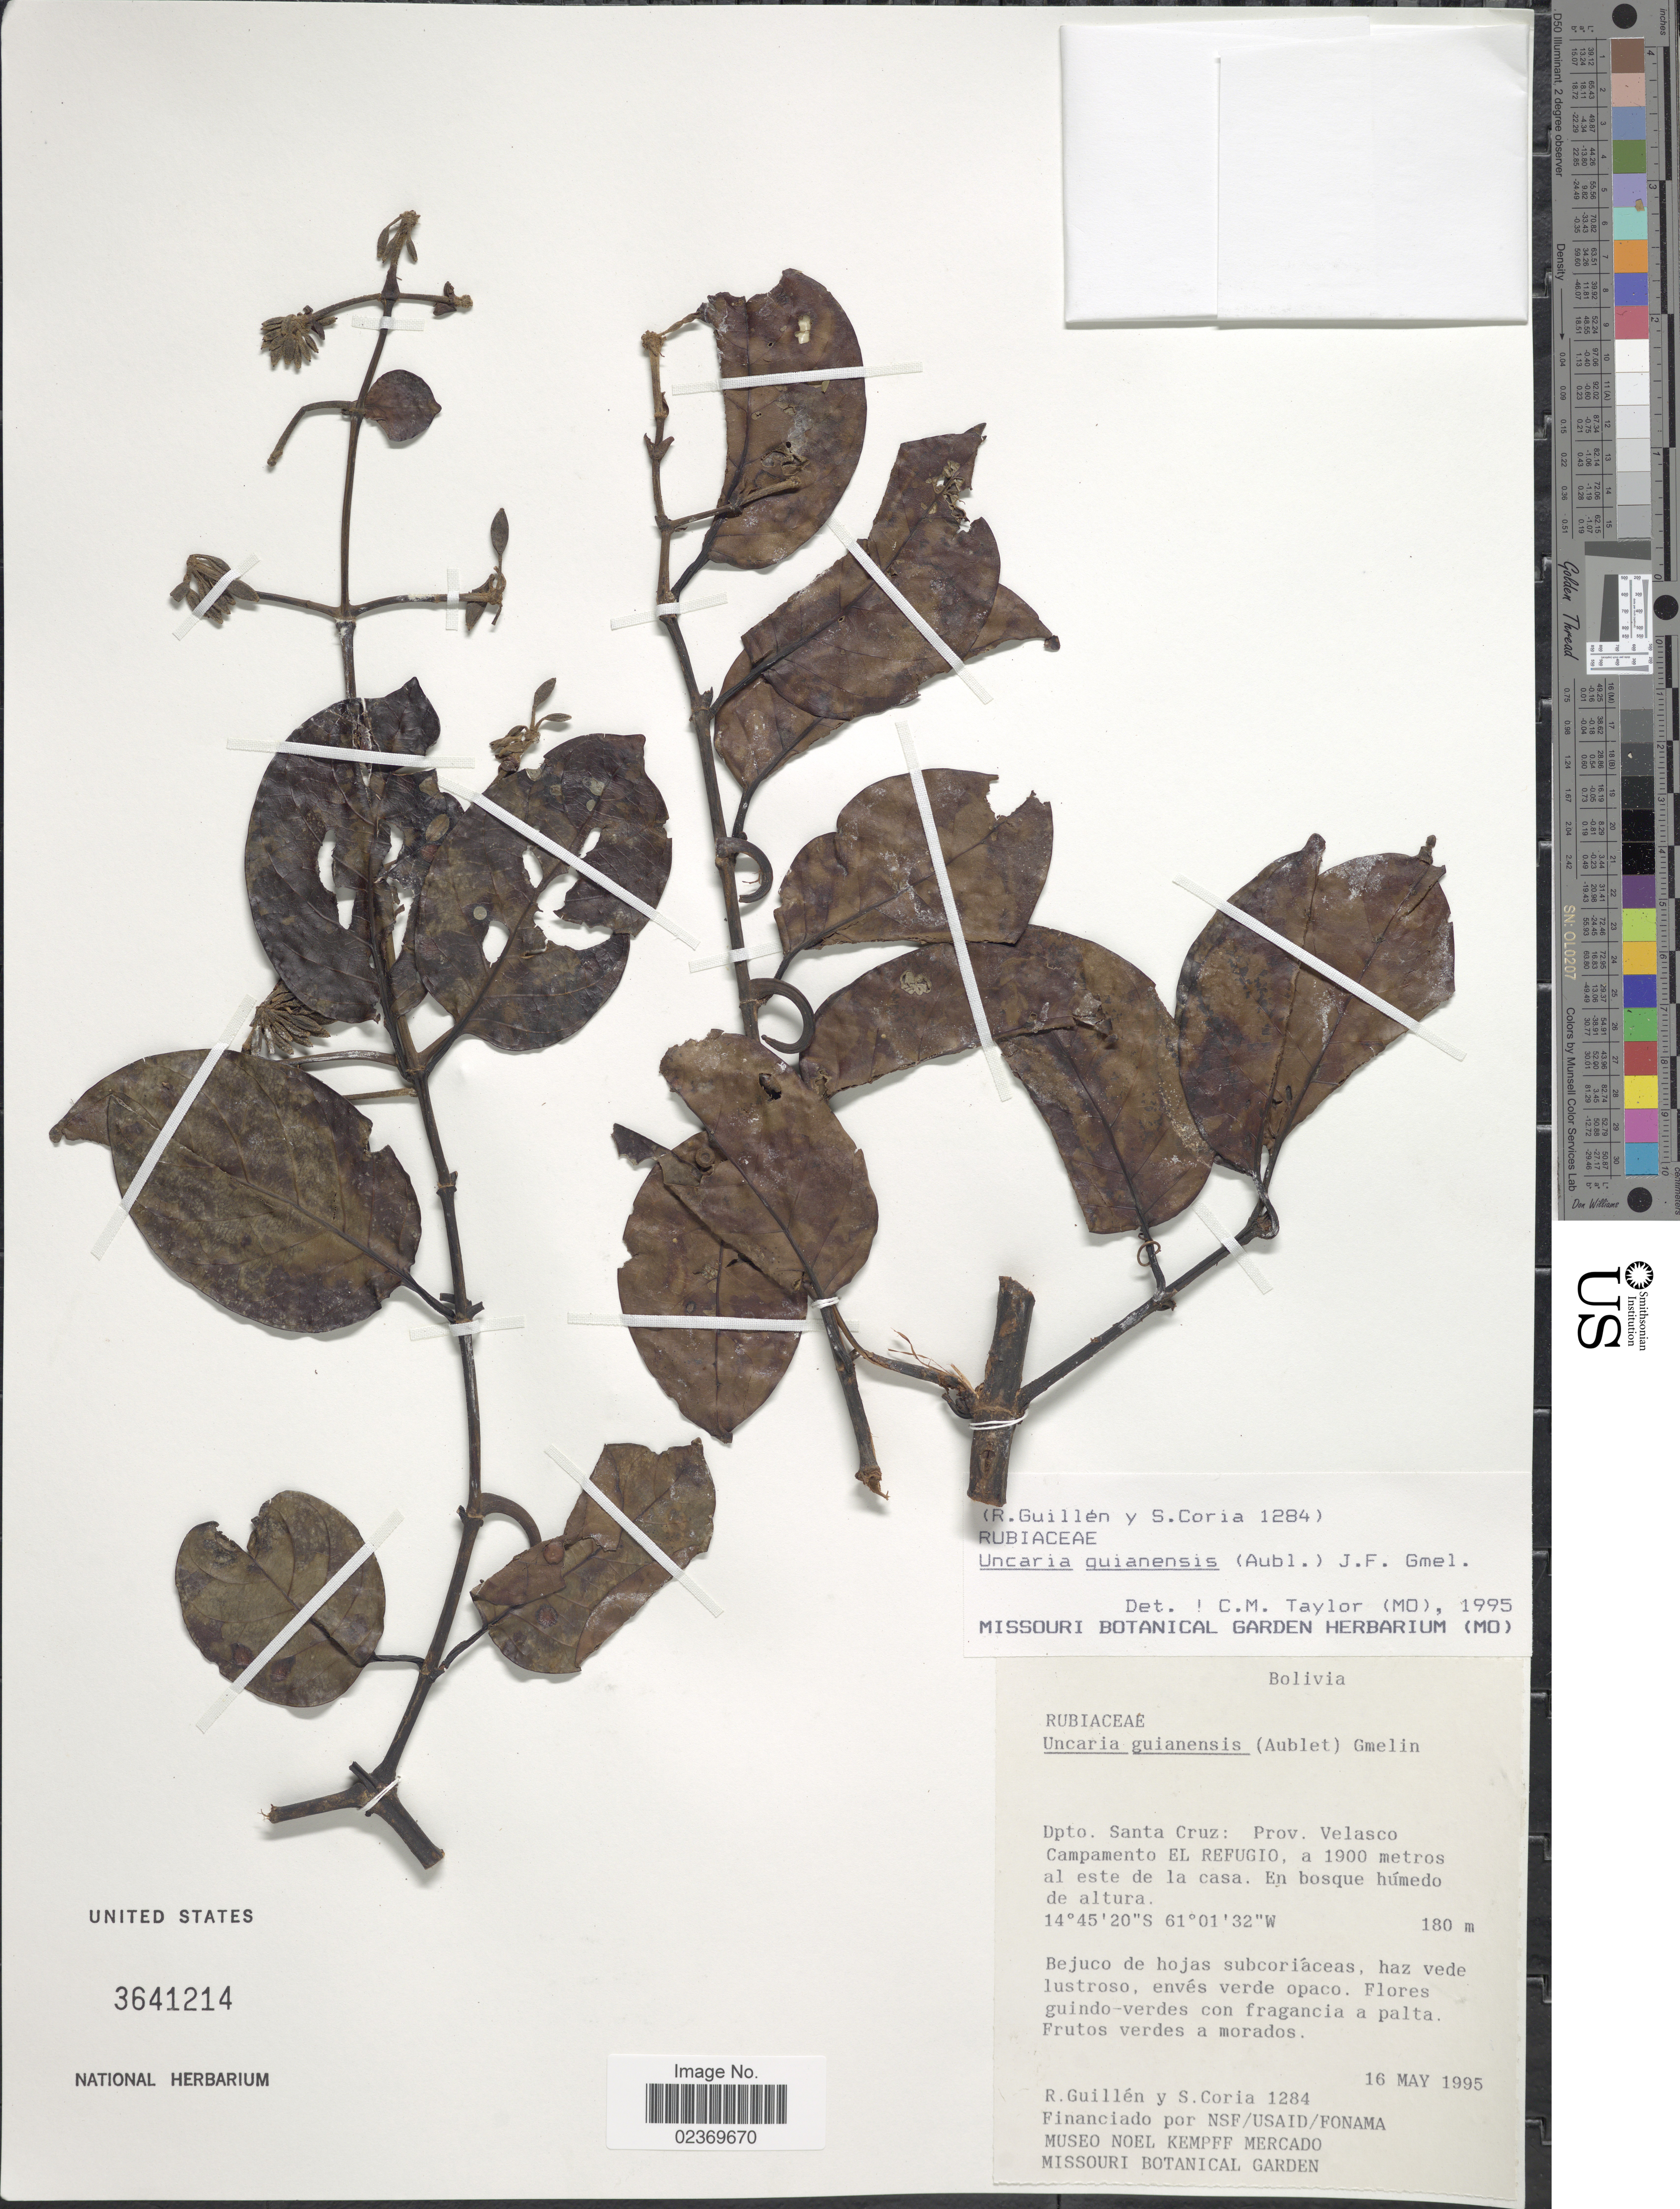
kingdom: Plantae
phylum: Tracheophyta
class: Magnoliopsida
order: Gentianales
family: Rubiaceae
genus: Uncaria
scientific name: Uncaria guianensis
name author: (Aubl.) J.F. Gmel.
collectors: R. Guillen & S. Coria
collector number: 1284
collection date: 1995-05-16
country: Bolivia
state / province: Santa Cruz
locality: Prov. Velasco Campamento El Refugio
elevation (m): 1900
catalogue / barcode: US 3641214